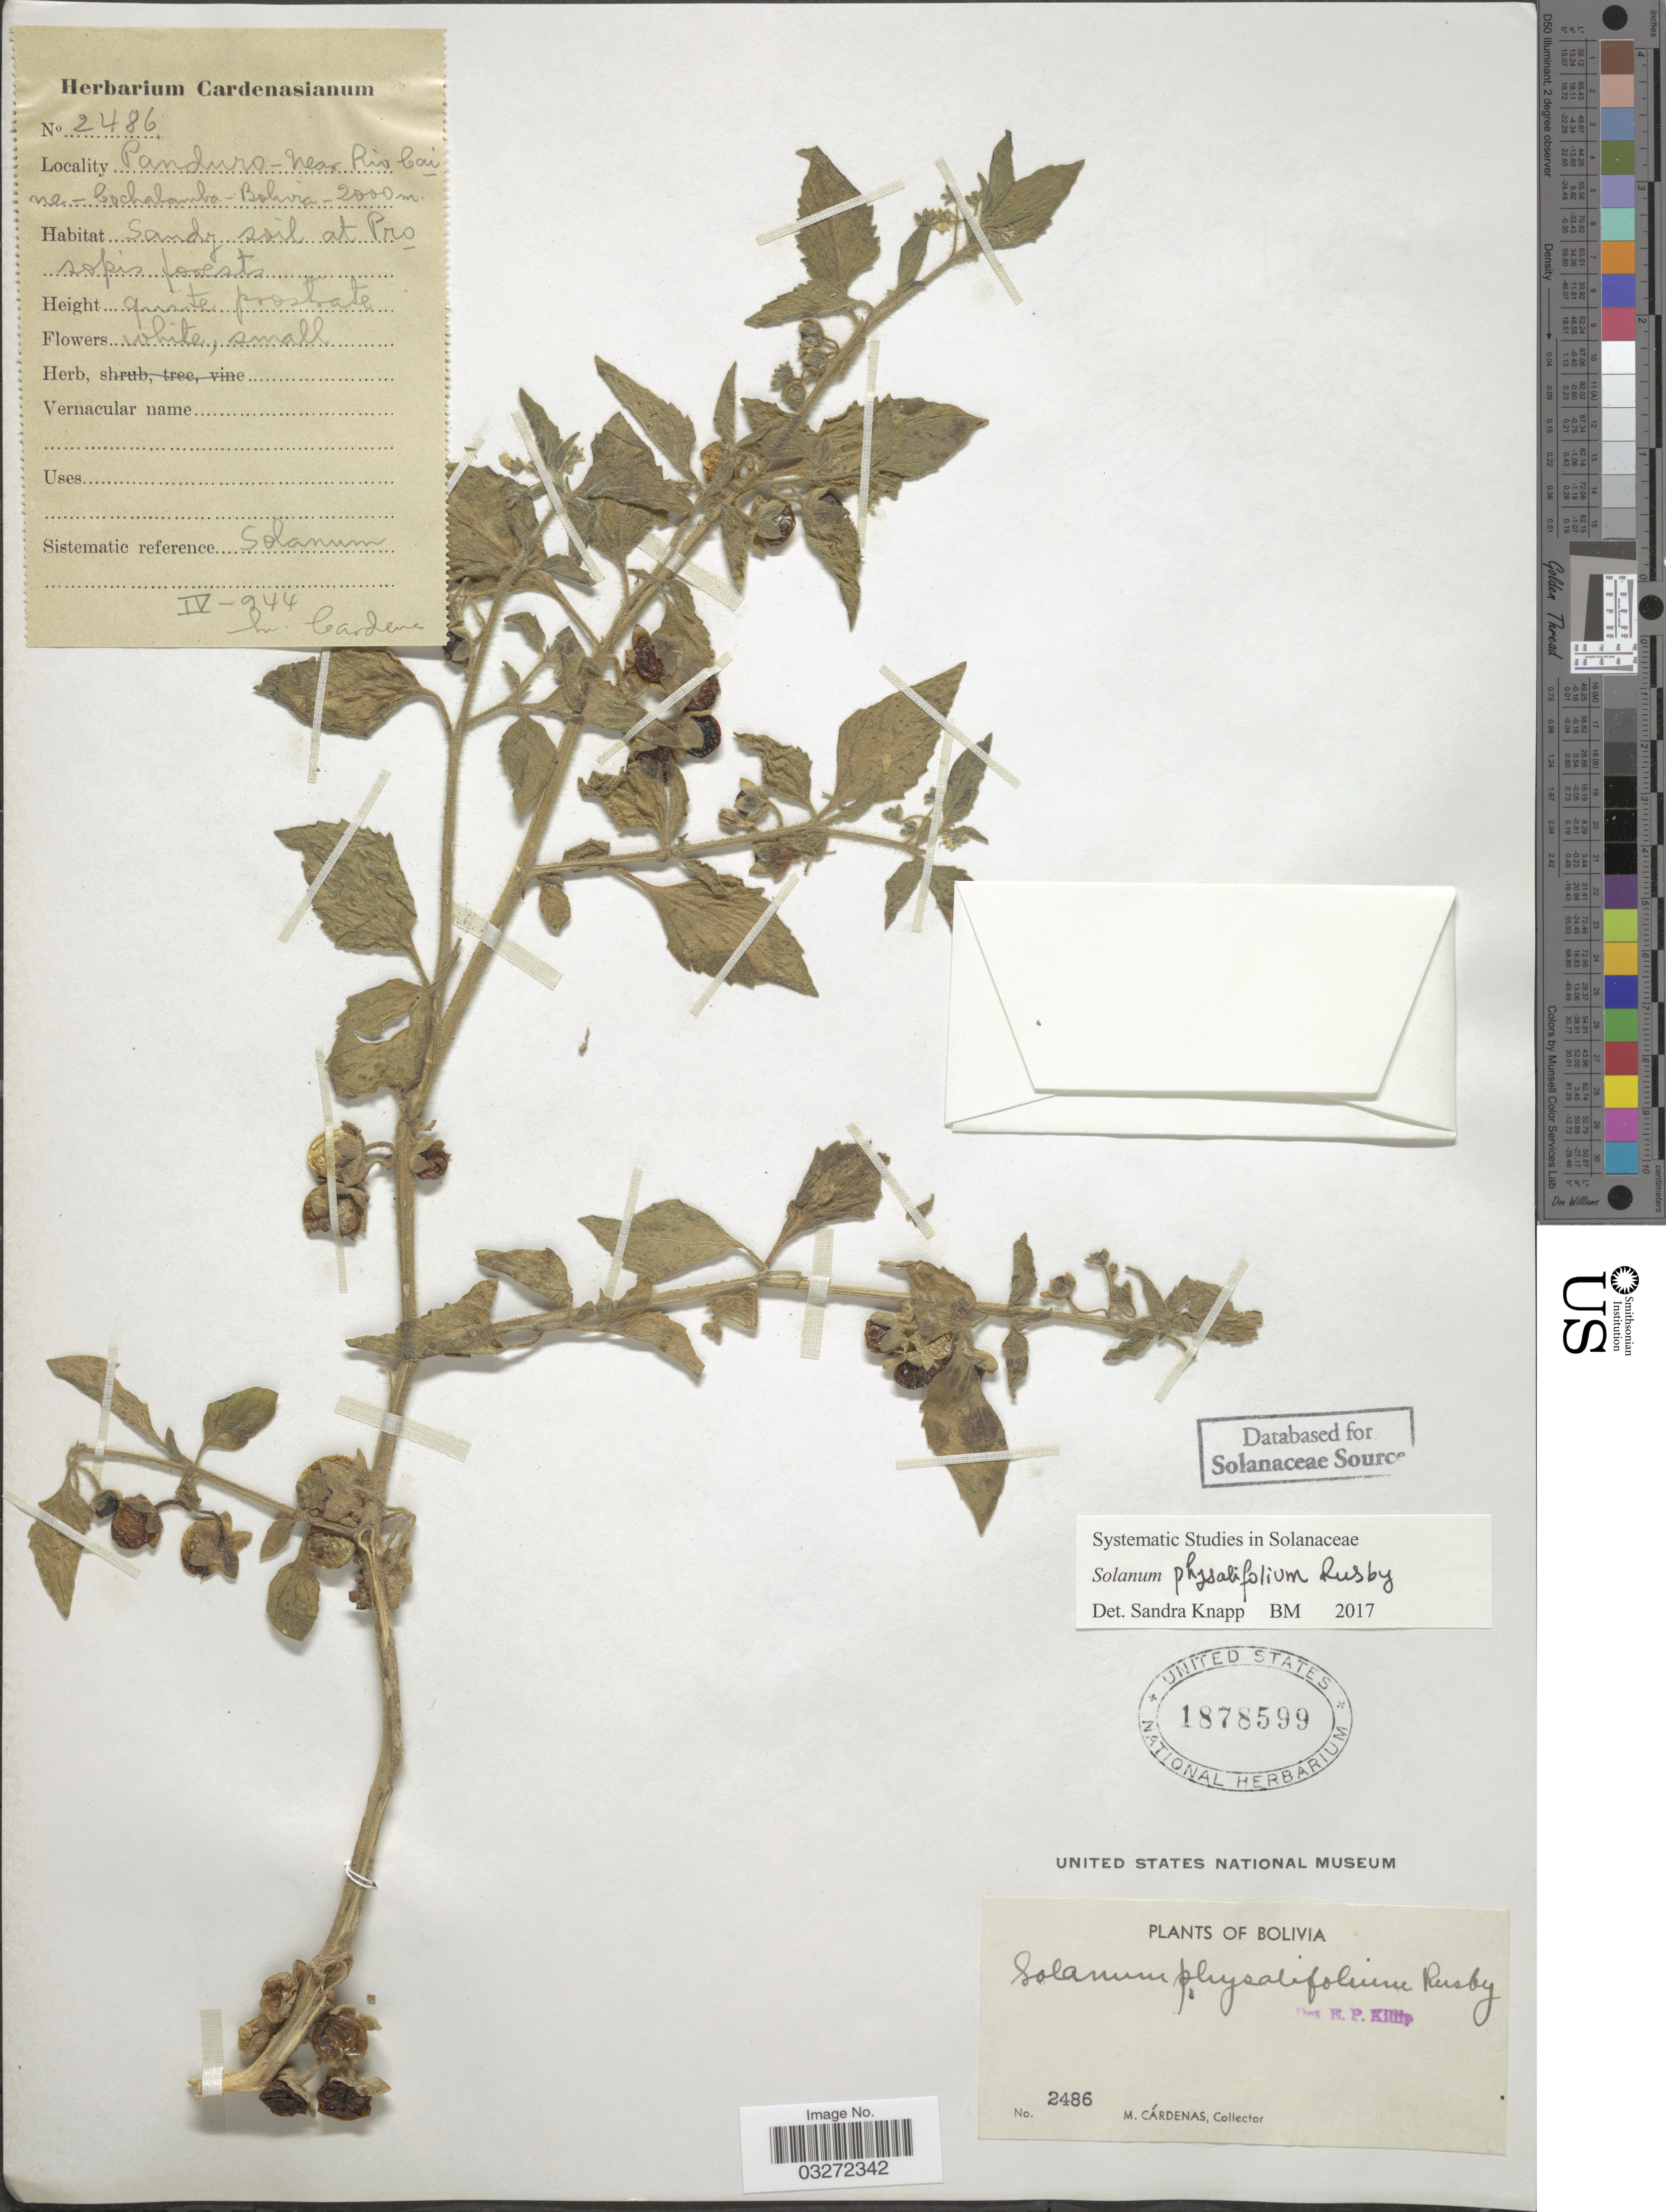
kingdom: Plantae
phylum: Tracheophyta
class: Magnoliopsida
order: Solanales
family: Solanaceae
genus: Solanum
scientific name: Solanum physalifolium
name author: Rusby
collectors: M. Cárdenas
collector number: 2486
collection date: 1944-04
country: Bolivia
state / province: Cochabamba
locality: Panduro - Near Rio Caine.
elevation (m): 2000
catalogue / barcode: US 1878599